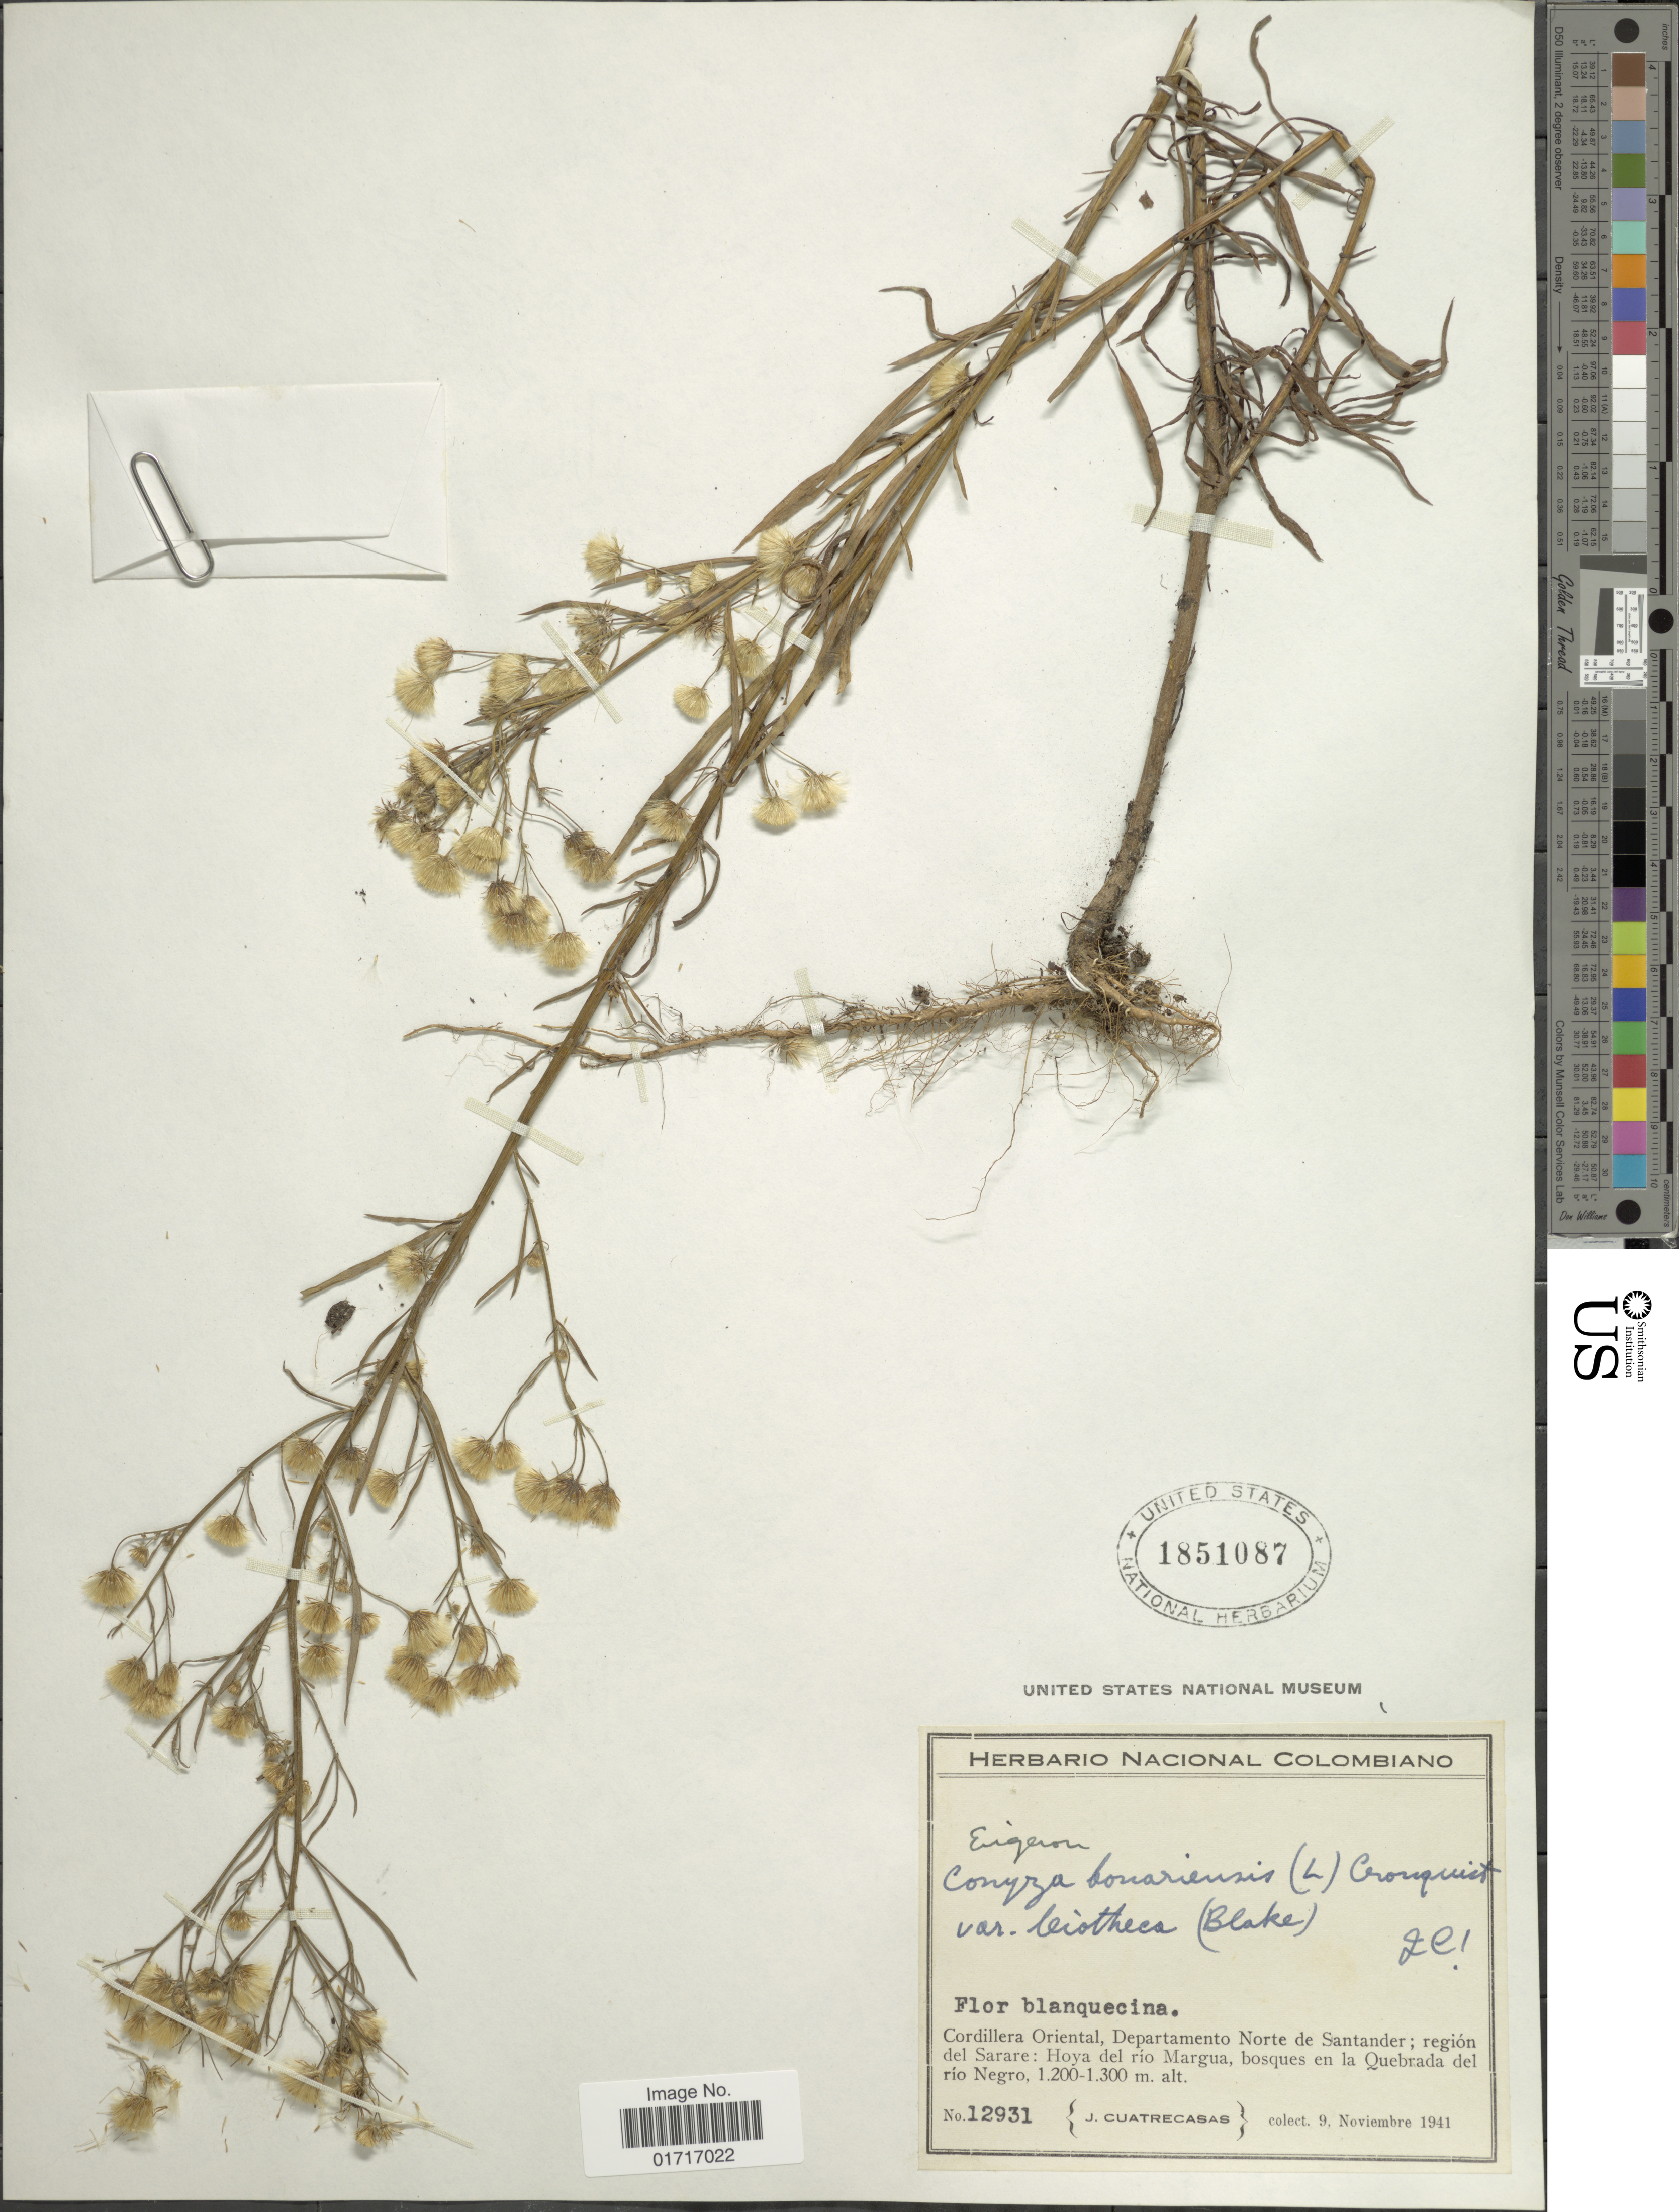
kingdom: Plantae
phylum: Tracheophyta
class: Magnoliopsida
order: Asterales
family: Asteraceae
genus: Conyza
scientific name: Conyza bonariensis var. leiotheca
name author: (S.F. Blake) Cuatrec.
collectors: J. Cuatrecasas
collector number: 12931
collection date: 1941-11-09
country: Colombia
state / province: Norte de Santander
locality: Cordillera Oriental, Departamento Norte de Santander; region del Sarare: Hoya del rio Margua, bosques en la Quebrada del rio Negro.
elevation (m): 1200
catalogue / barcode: US 1851087